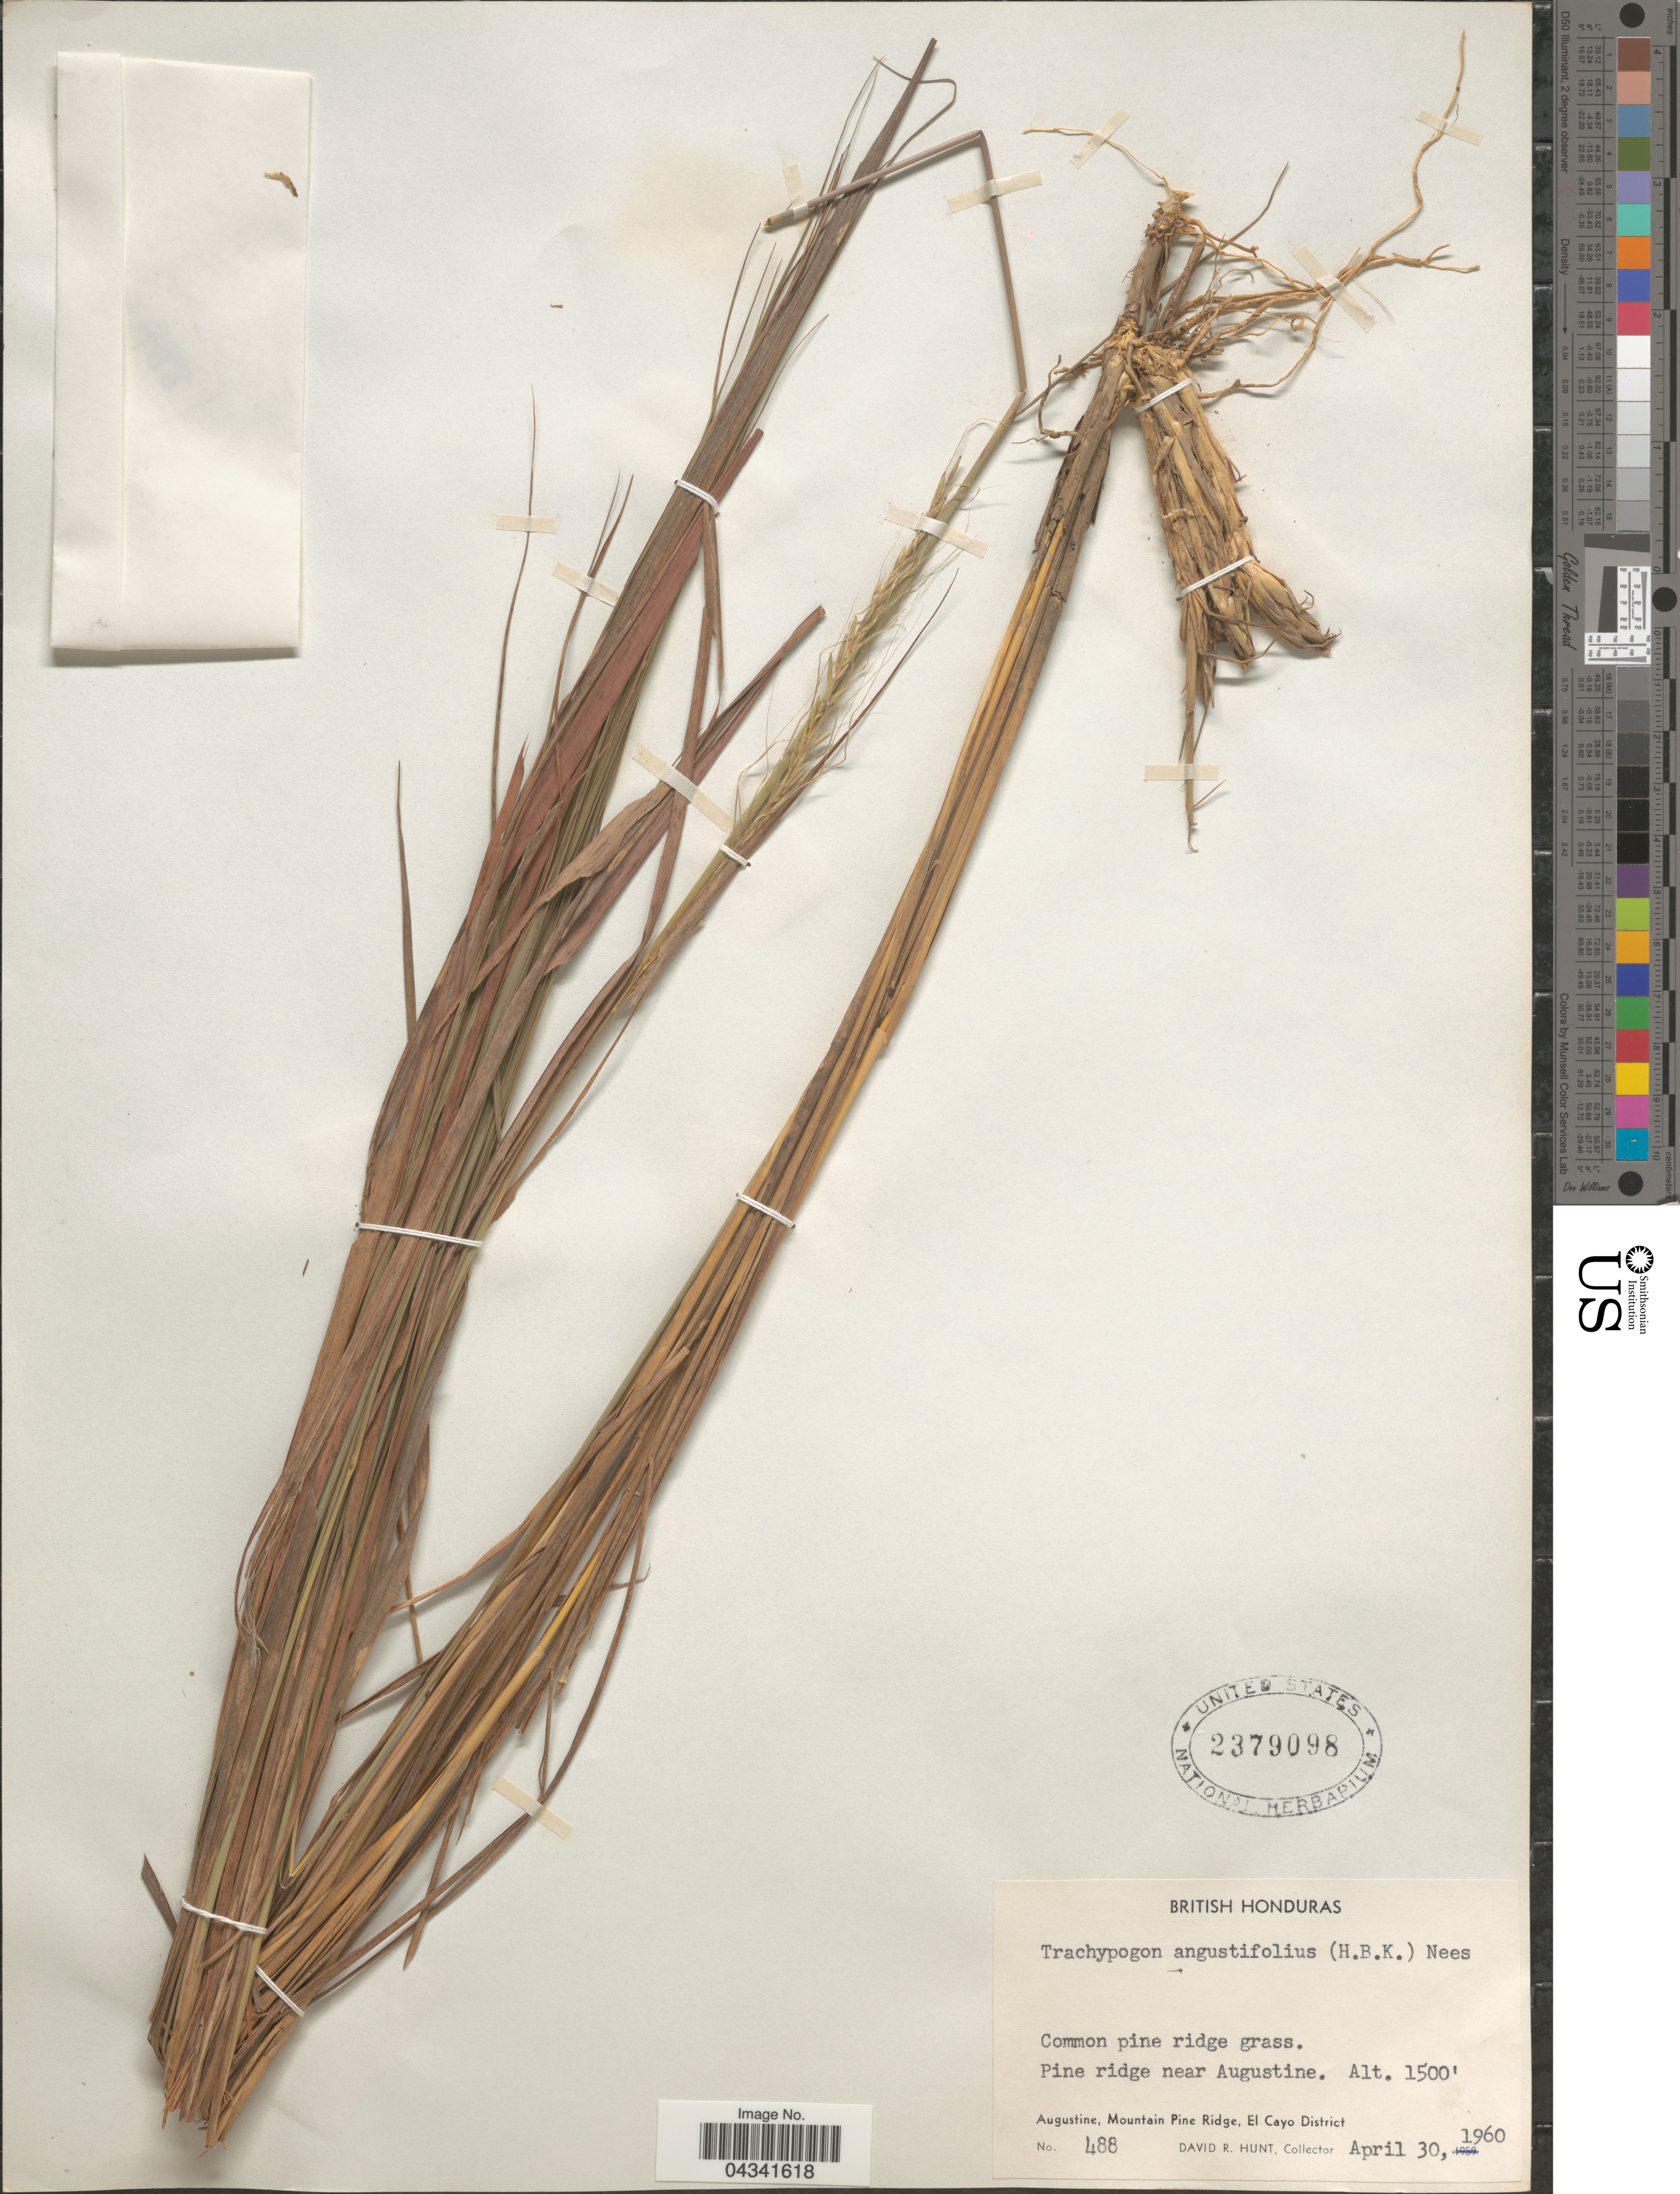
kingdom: Plantae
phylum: Tracheophyta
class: Liliopsida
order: Poales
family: Poaceae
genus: Trachypogon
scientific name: Trachypogon spicatus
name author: (L. f.) Kuntze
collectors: D. R. Hunt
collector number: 488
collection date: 1960-04-30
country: Belize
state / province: Cayo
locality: British Honduras. Pine ridge near Augustine. Mountain Pine Ridge, El Cayo District.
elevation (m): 457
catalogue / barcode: US 2379098